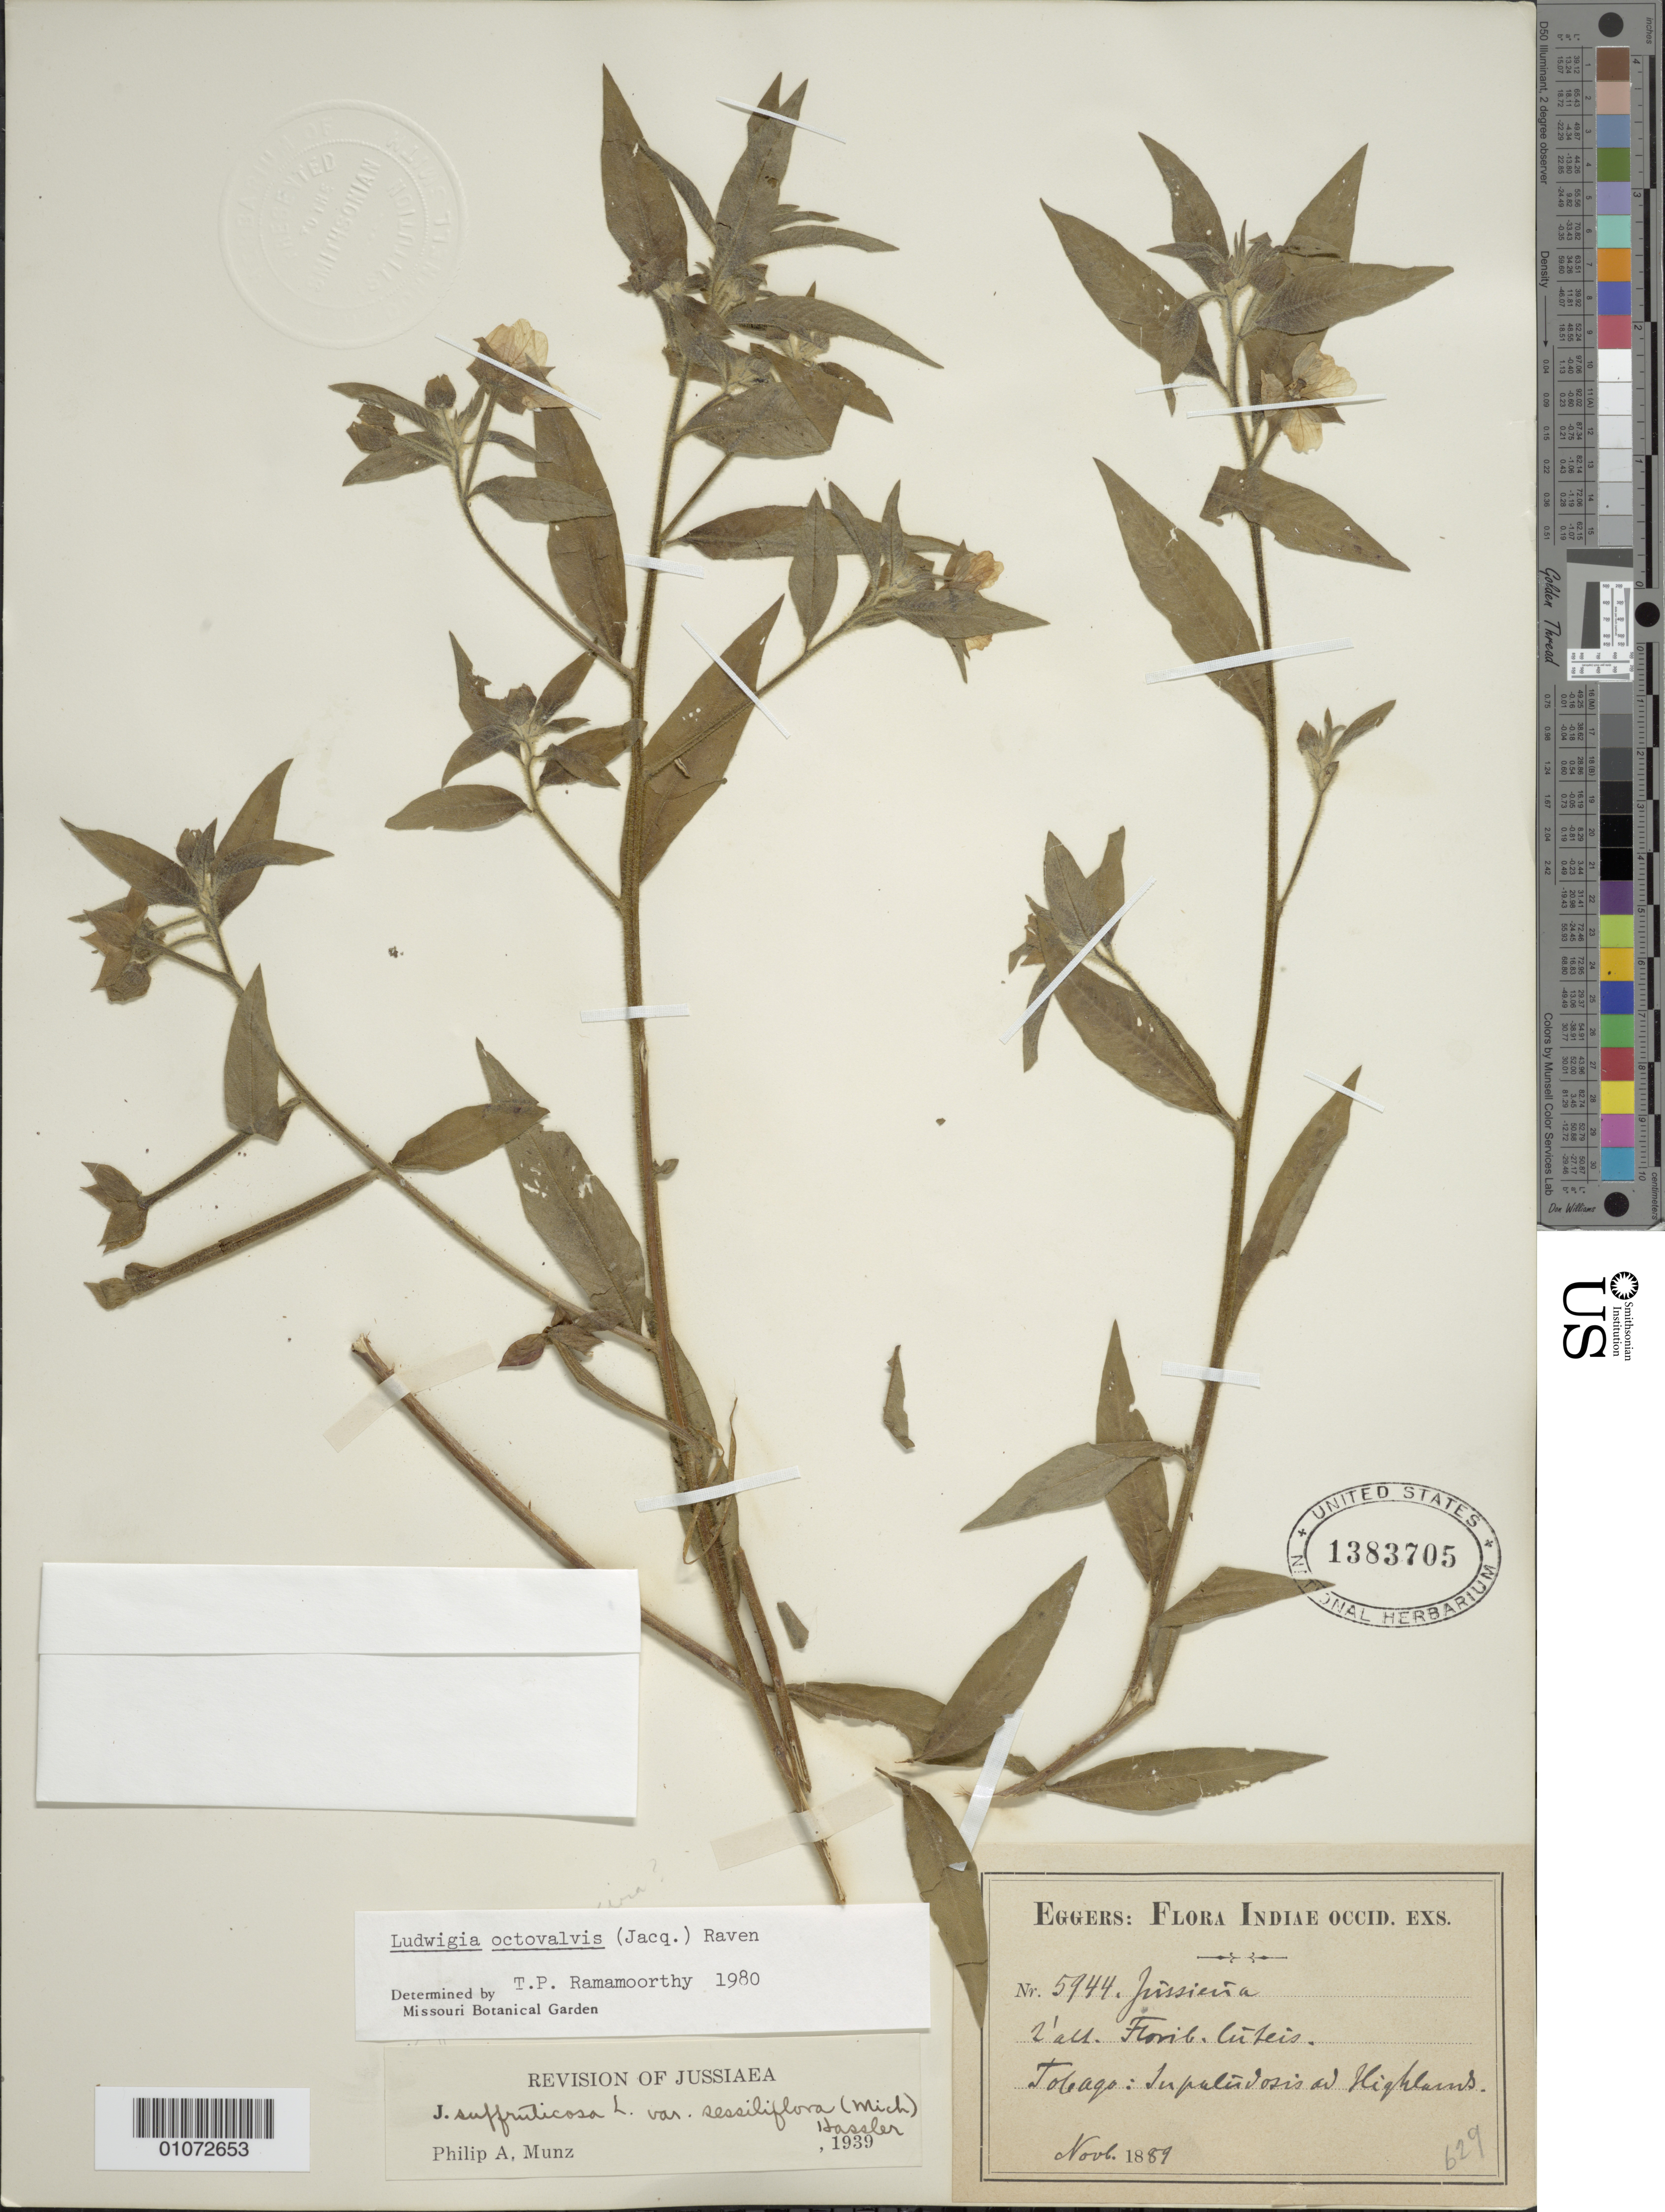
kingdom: Plantae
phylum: Tracheophyta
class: Magnoliopsida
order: Myrtales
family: Onagraceae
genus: Ludwigia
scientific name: Ludwigia octovalvis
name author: (Jacq.) P.H. Raven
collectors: H. F. A. von Eggers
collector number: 5944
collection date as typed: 01 Nov 1889 to 30 Nov 1889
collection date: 1889-11-01/1889-11-30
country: Trinidad and Tobago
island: Tobago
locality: Highlands.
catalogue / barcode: US 1383705